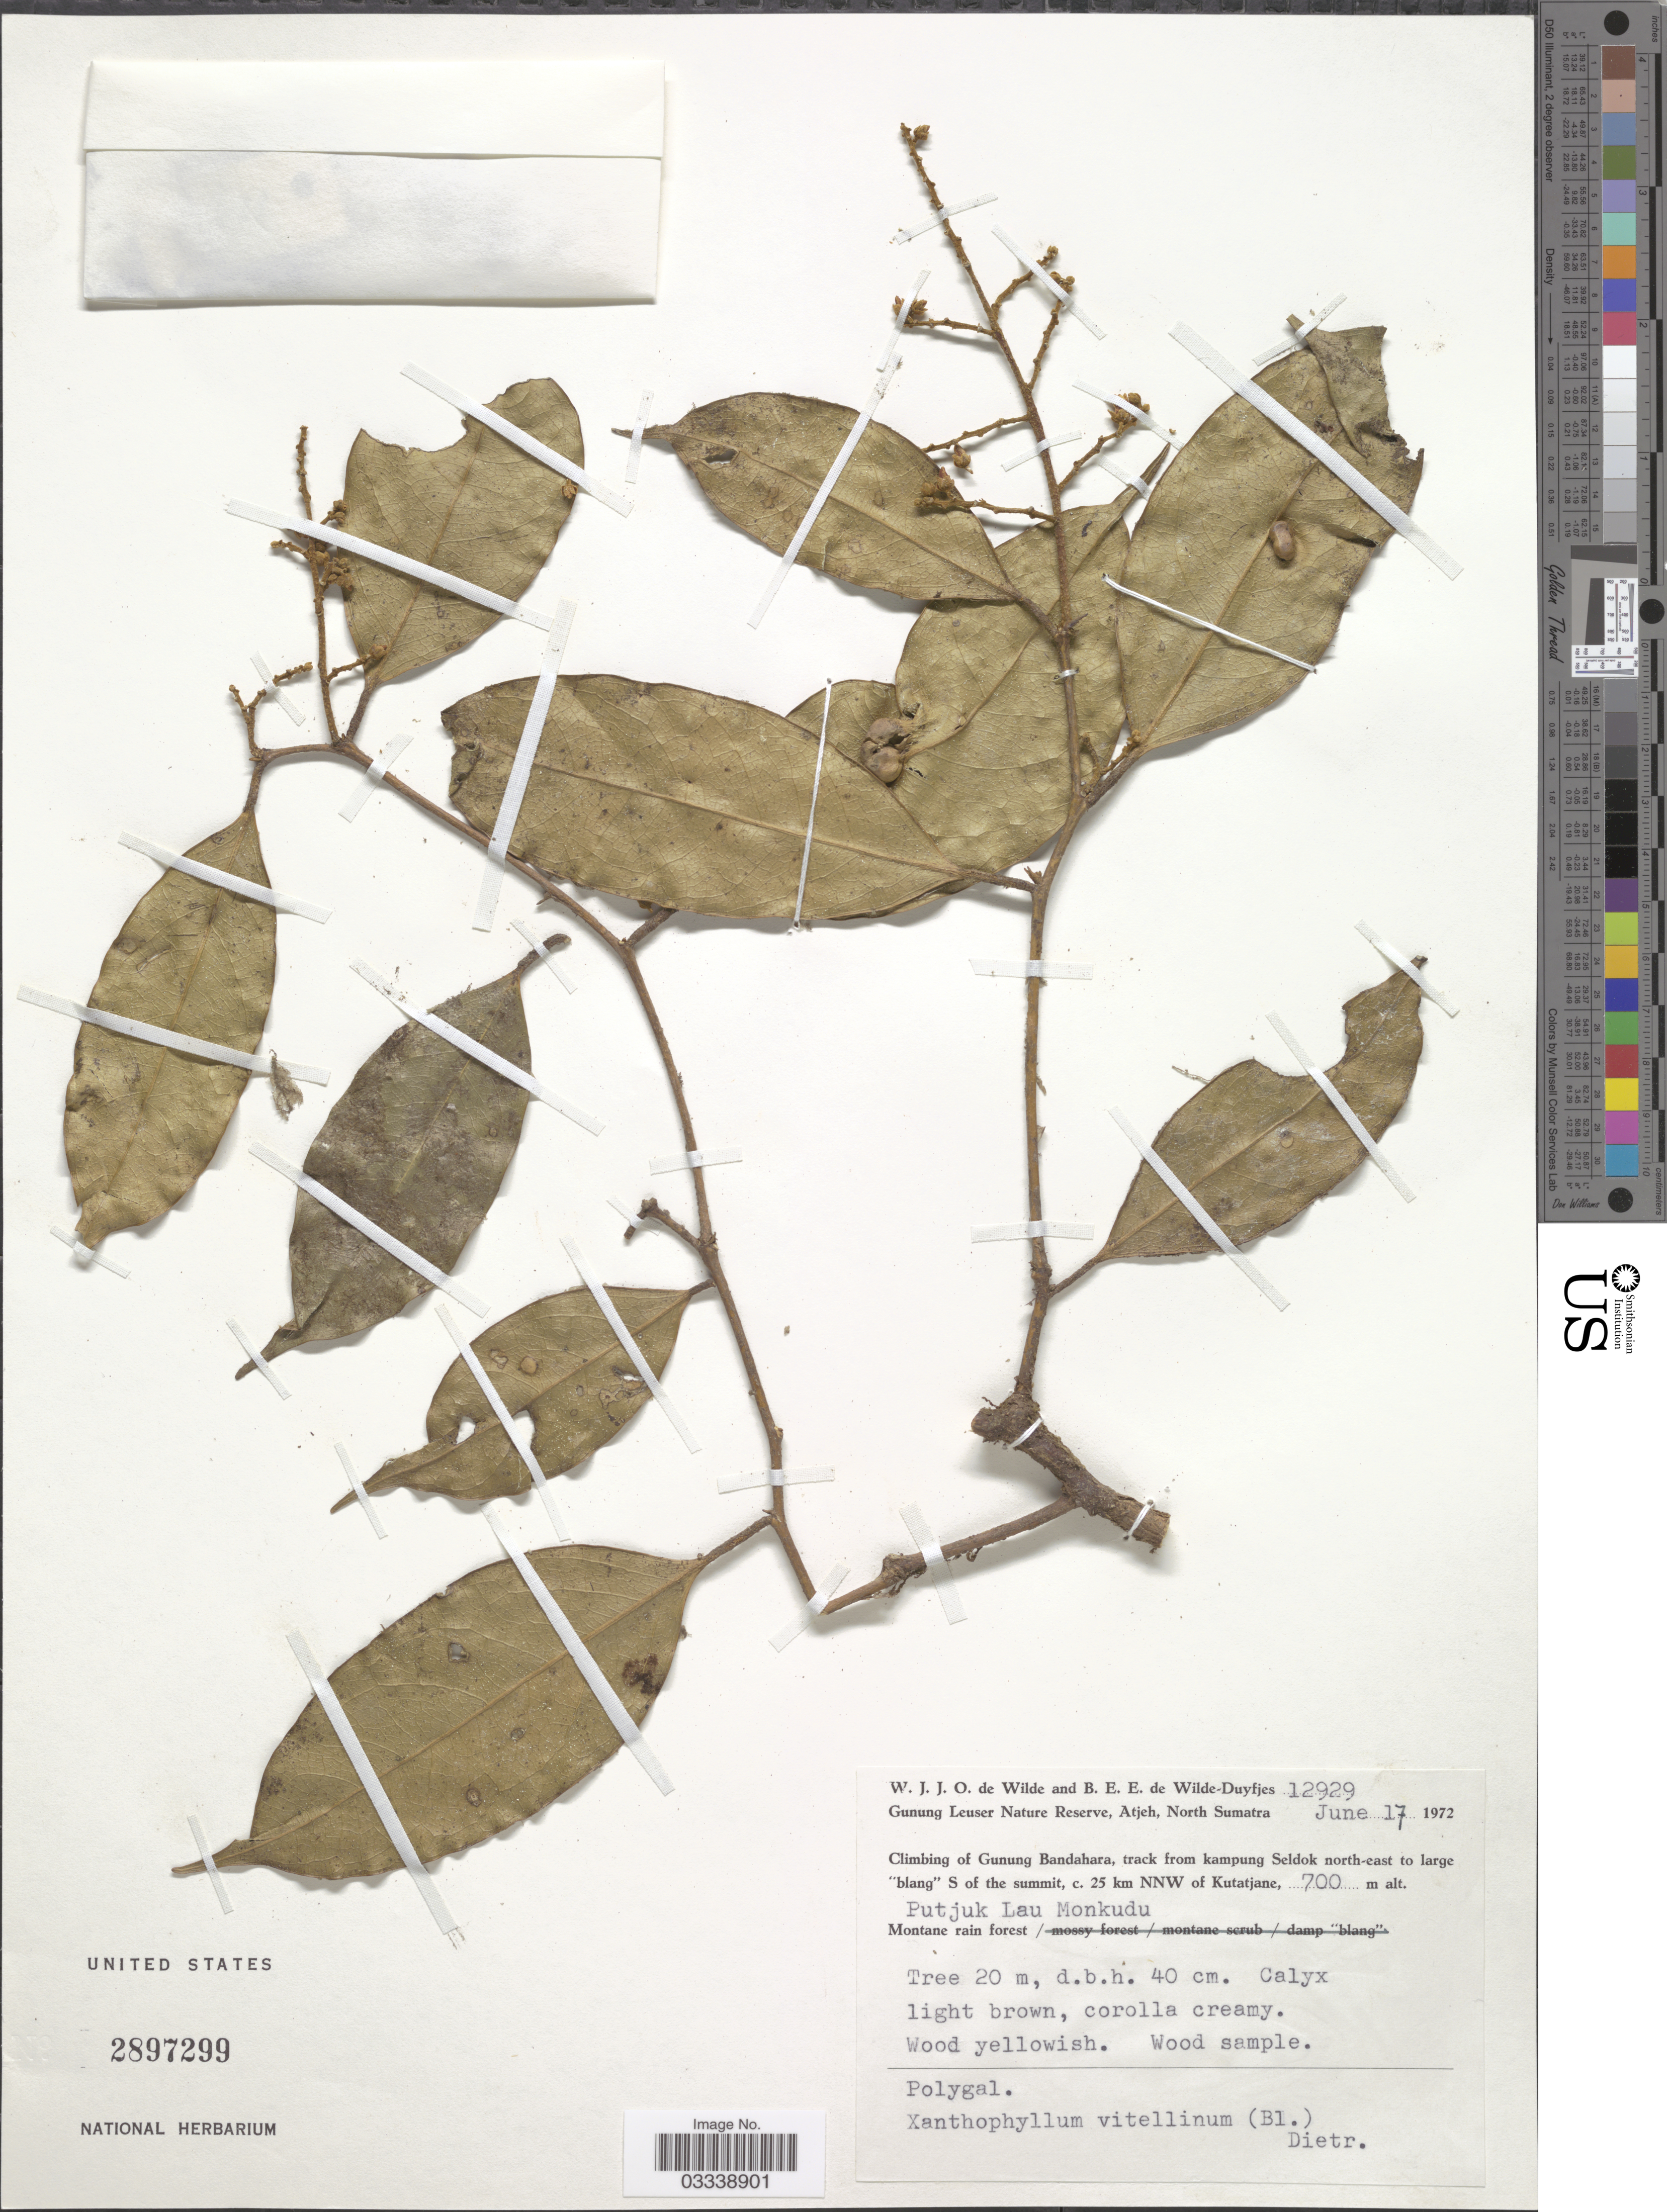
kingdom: Plantae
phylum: Tracheophyta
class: Magnoliopsida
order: Fabales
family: Polygalaceae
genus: Xanthophyllum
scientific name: Xanthophyllum vitellinum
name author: (Blume) D. Dietr.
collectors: W. J. de Wilde & B. E. de Wilde-Duyfjes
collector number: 12929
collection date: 1972-06-17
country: Indonesia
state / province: Sumatra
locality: Gunung Leuser Nature Reserve, Atjeh, North Sumatra. Climbing of Gunung Bandahara, track from kampung Seldok north-east to large "blang" S of the summit, c. 25 km NNW of Kutatjane.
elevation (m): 700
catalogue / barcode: US 2897299